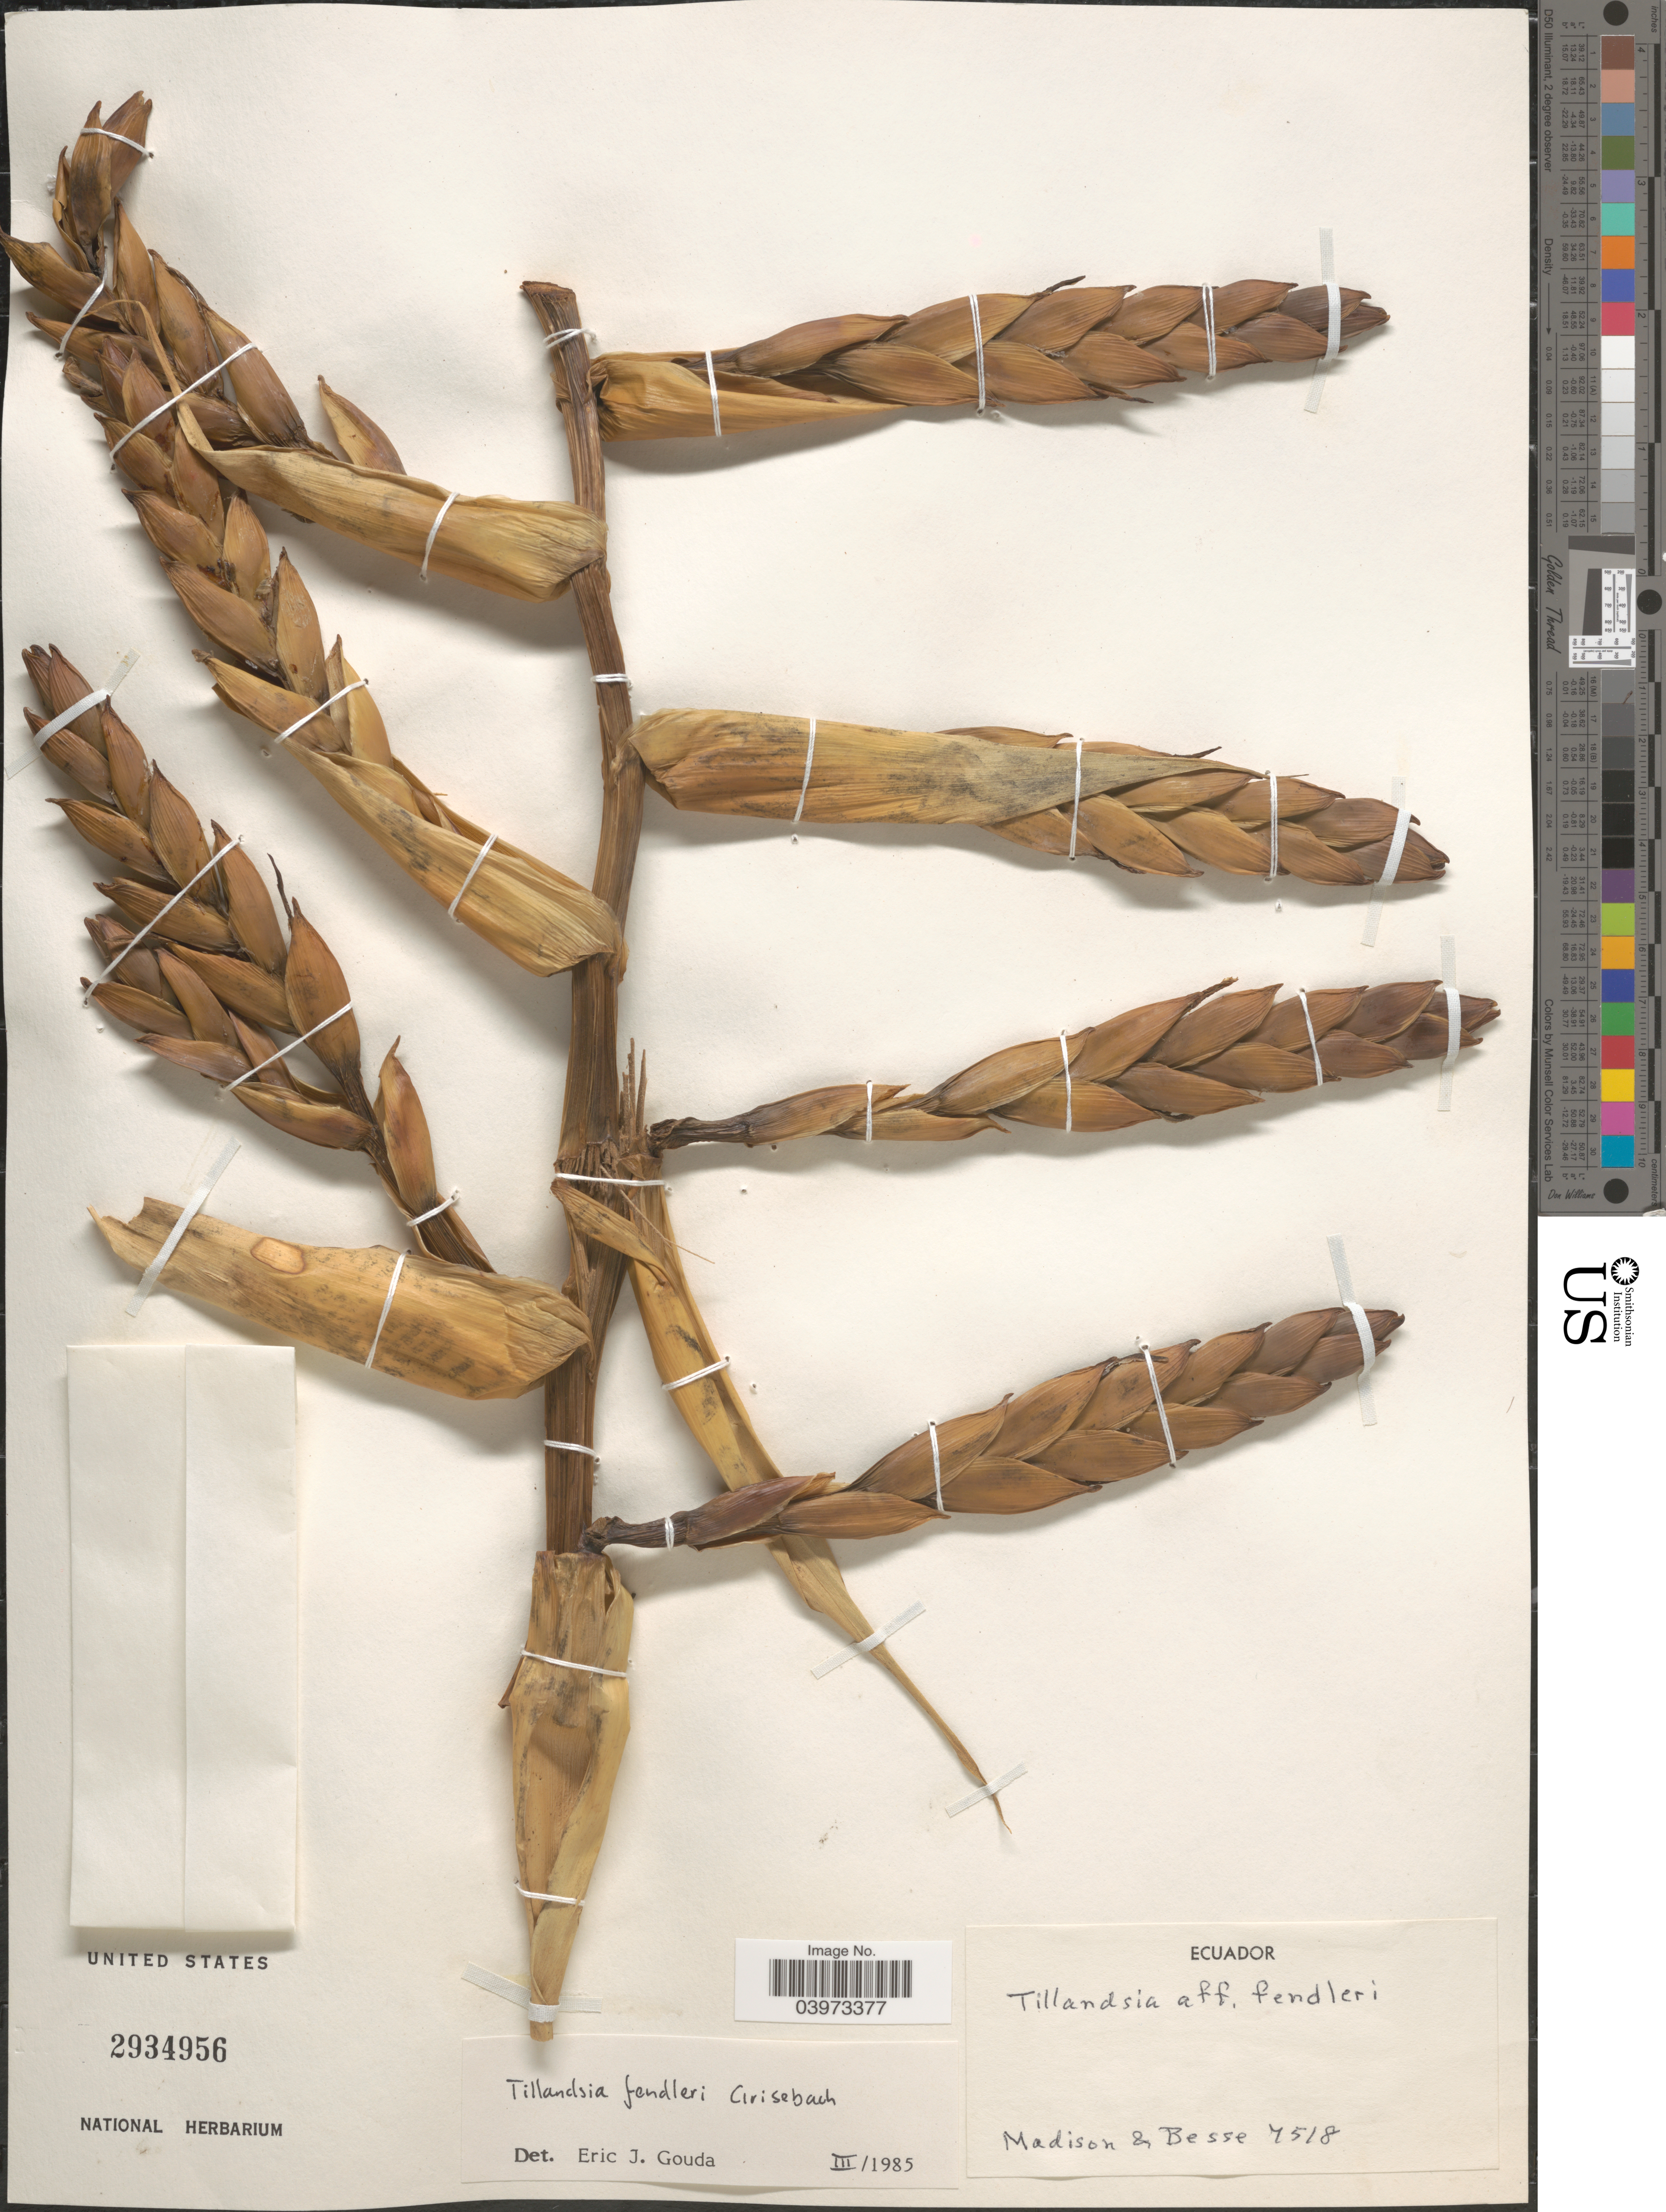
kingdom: Plantae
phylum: Tracheophyta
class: Liliopsida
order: Poales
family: Bromeliaceae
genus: Tillandsia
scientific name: Tillandsia fendleri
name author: Griseb.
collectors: -- Madison & -. Besse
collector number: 7518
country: Ecuador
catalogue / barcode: US 2934956